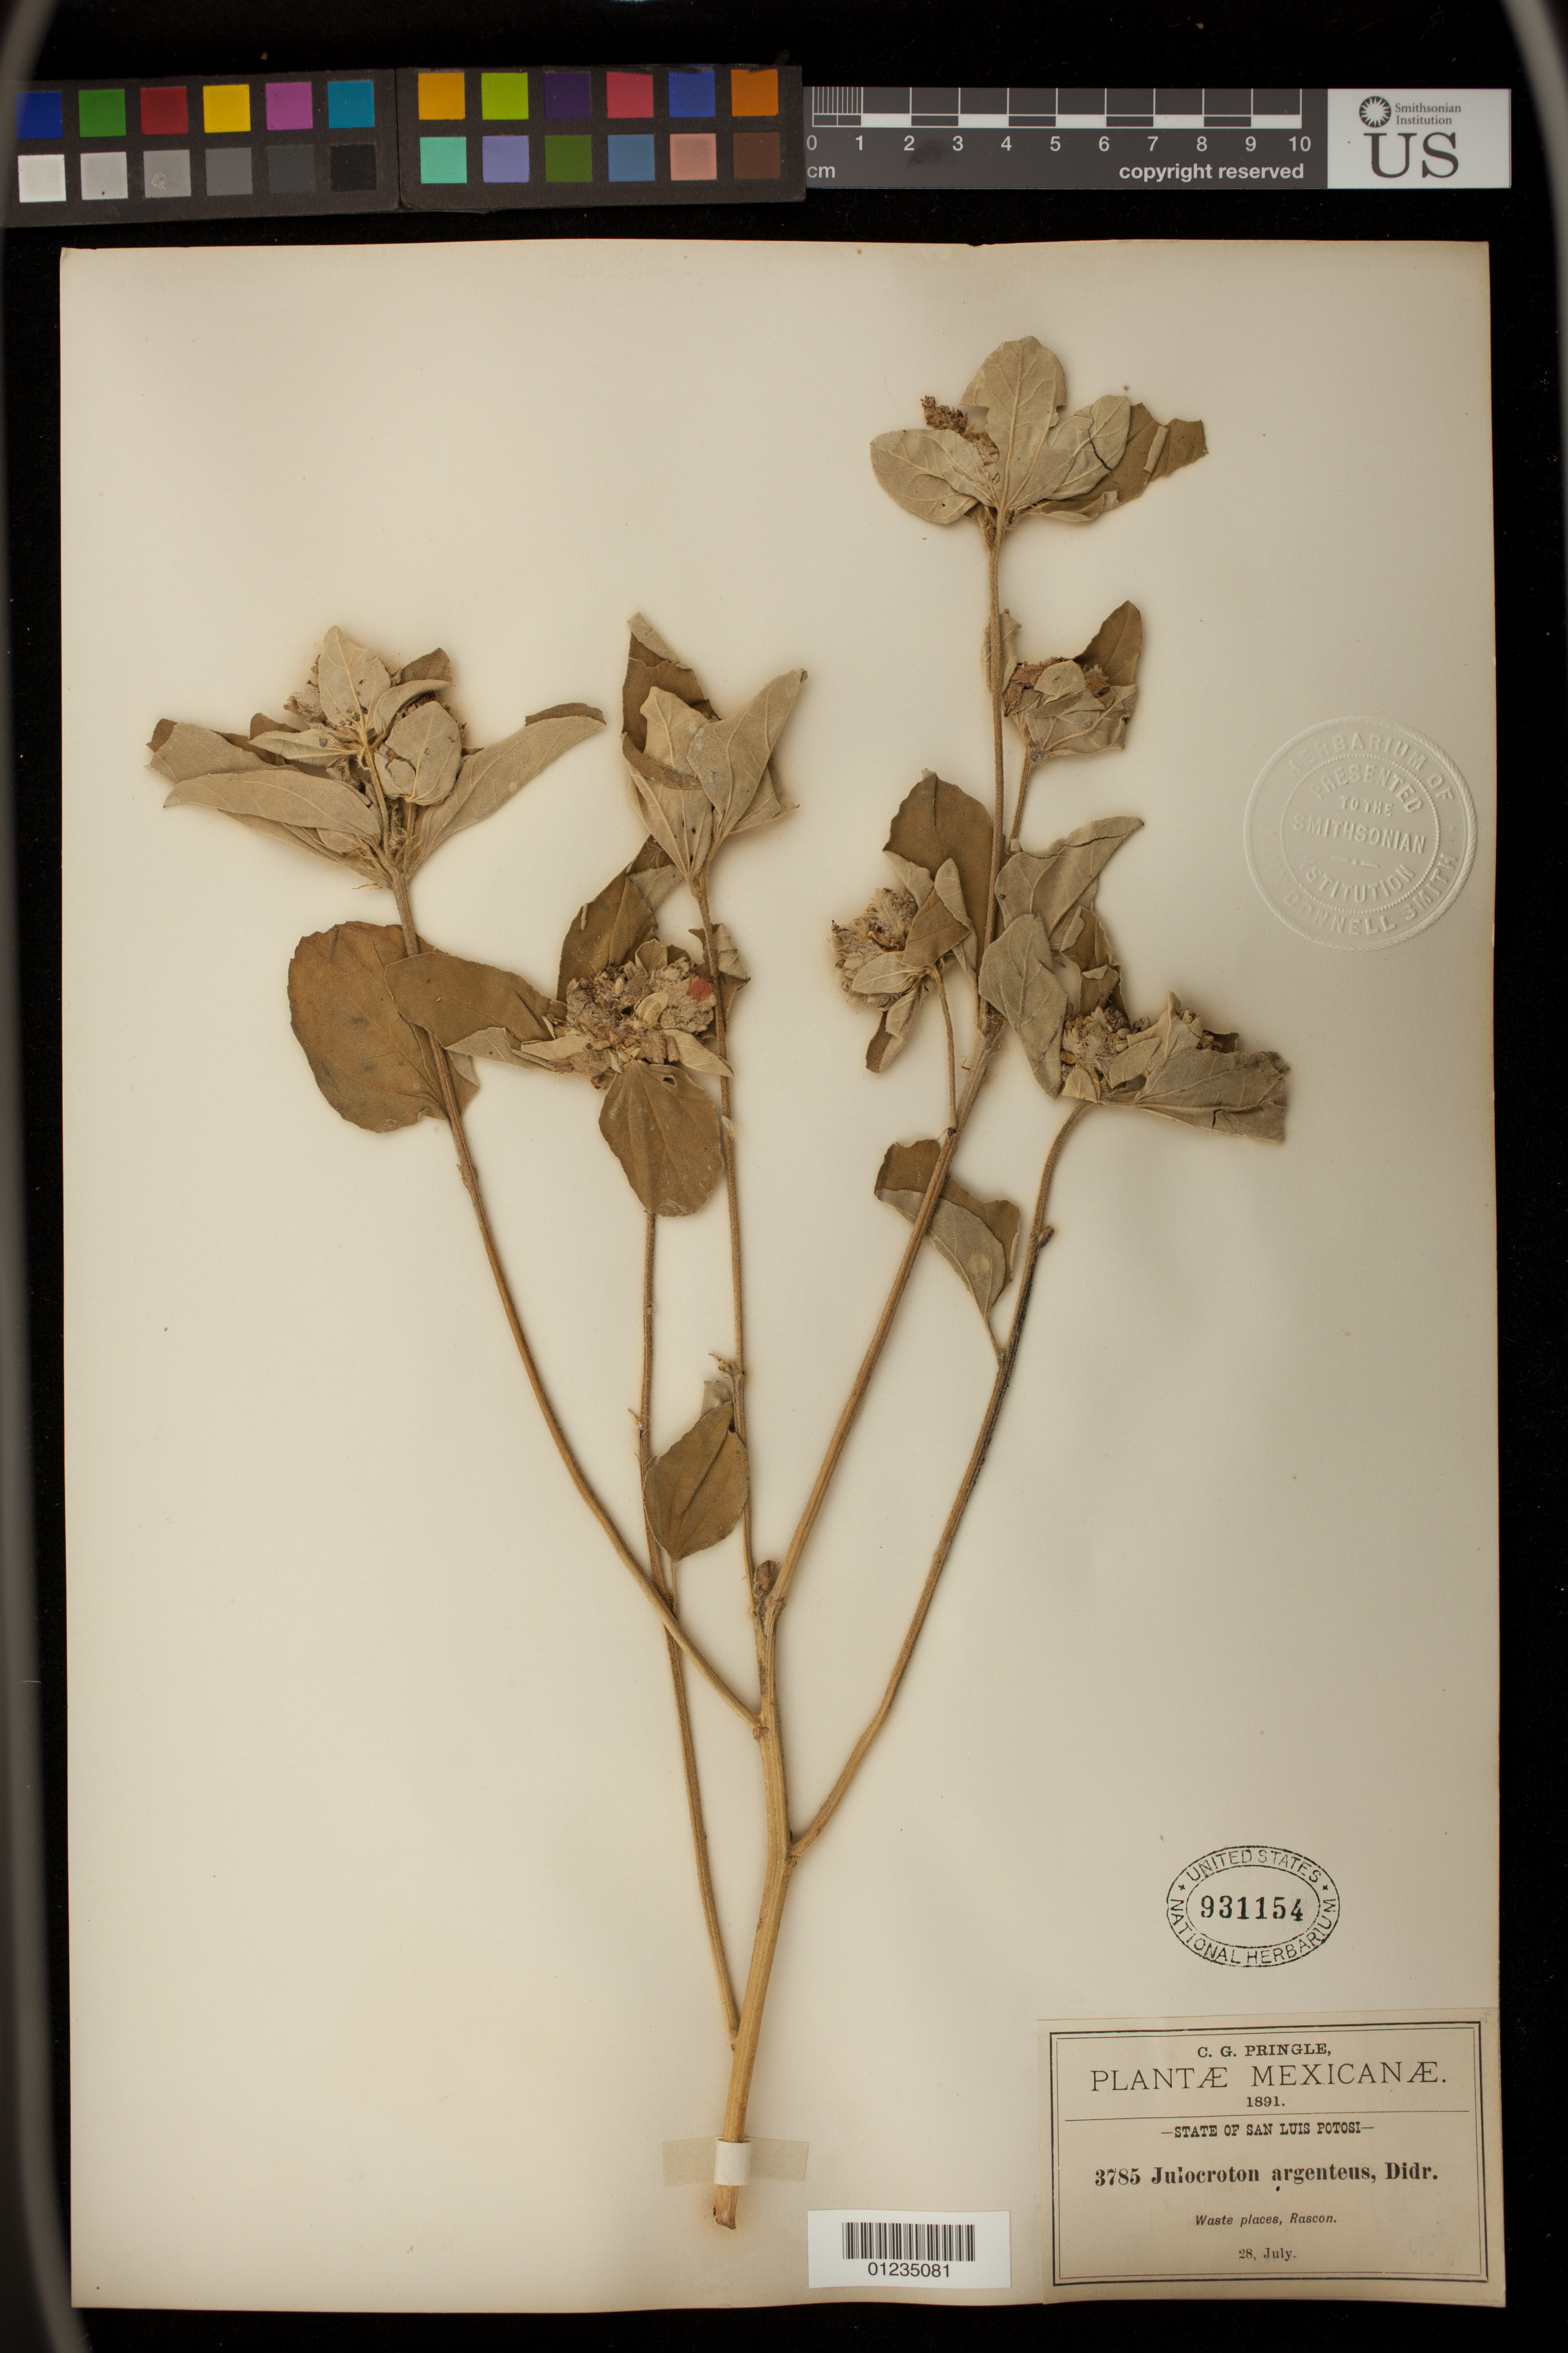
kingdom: Plantae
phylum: Tracheophyta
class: Magnoliopsida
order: Malpighiales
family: Euphorbiaceae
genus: Julocroton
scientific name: Julocroton argenteus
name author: (L.) Didr.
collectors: C. G. Pringle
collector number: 3785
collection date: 1891-07-28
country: Mexico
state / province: San Luis Potosi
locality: Waste places, Rascon.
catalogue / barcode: US 931154